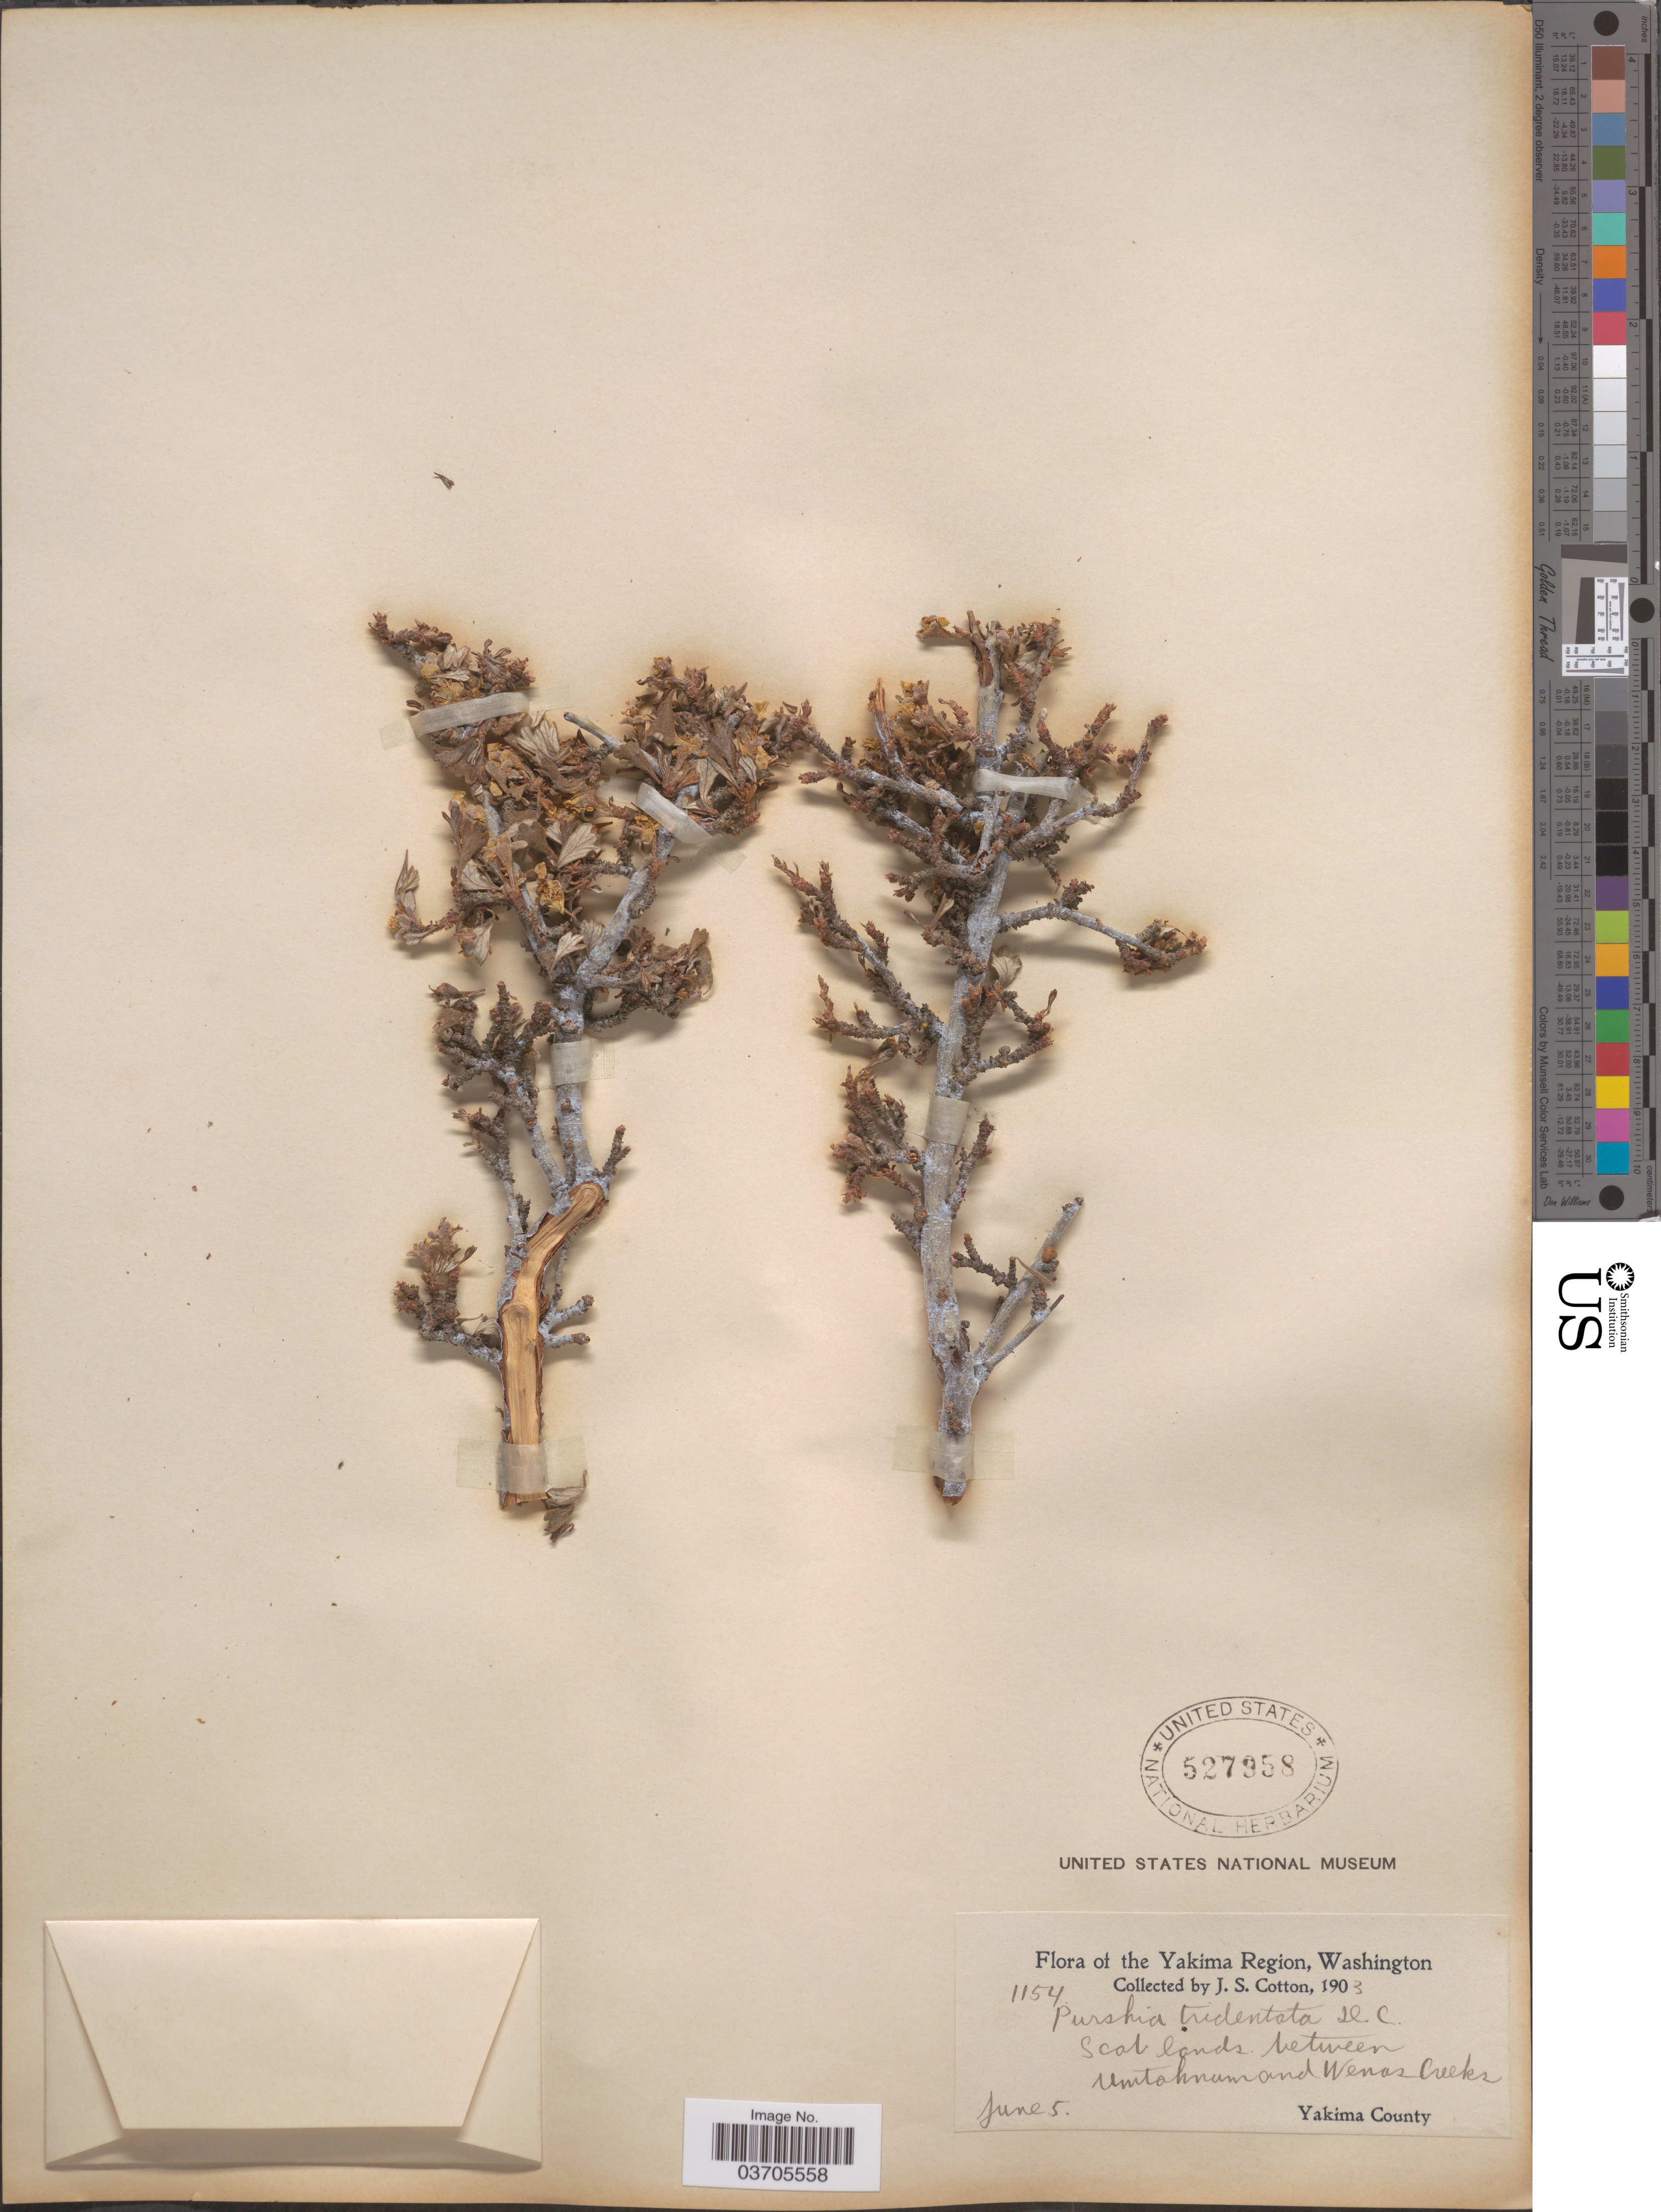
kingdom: Plantae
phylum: Tracheophyta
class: Magnoliopsida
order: Rosales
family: Rosaceae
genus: Purshia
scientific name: Purshia tridentata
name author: (Pursh) DC.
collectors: J. S. Cotton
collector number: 1154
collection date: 1903-06-05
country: United States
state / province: Washington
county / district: Yakima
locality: Yakima Region. Scablands between Umtahnum and Wenas Creeks. Yakima County.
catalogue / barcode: US 527958